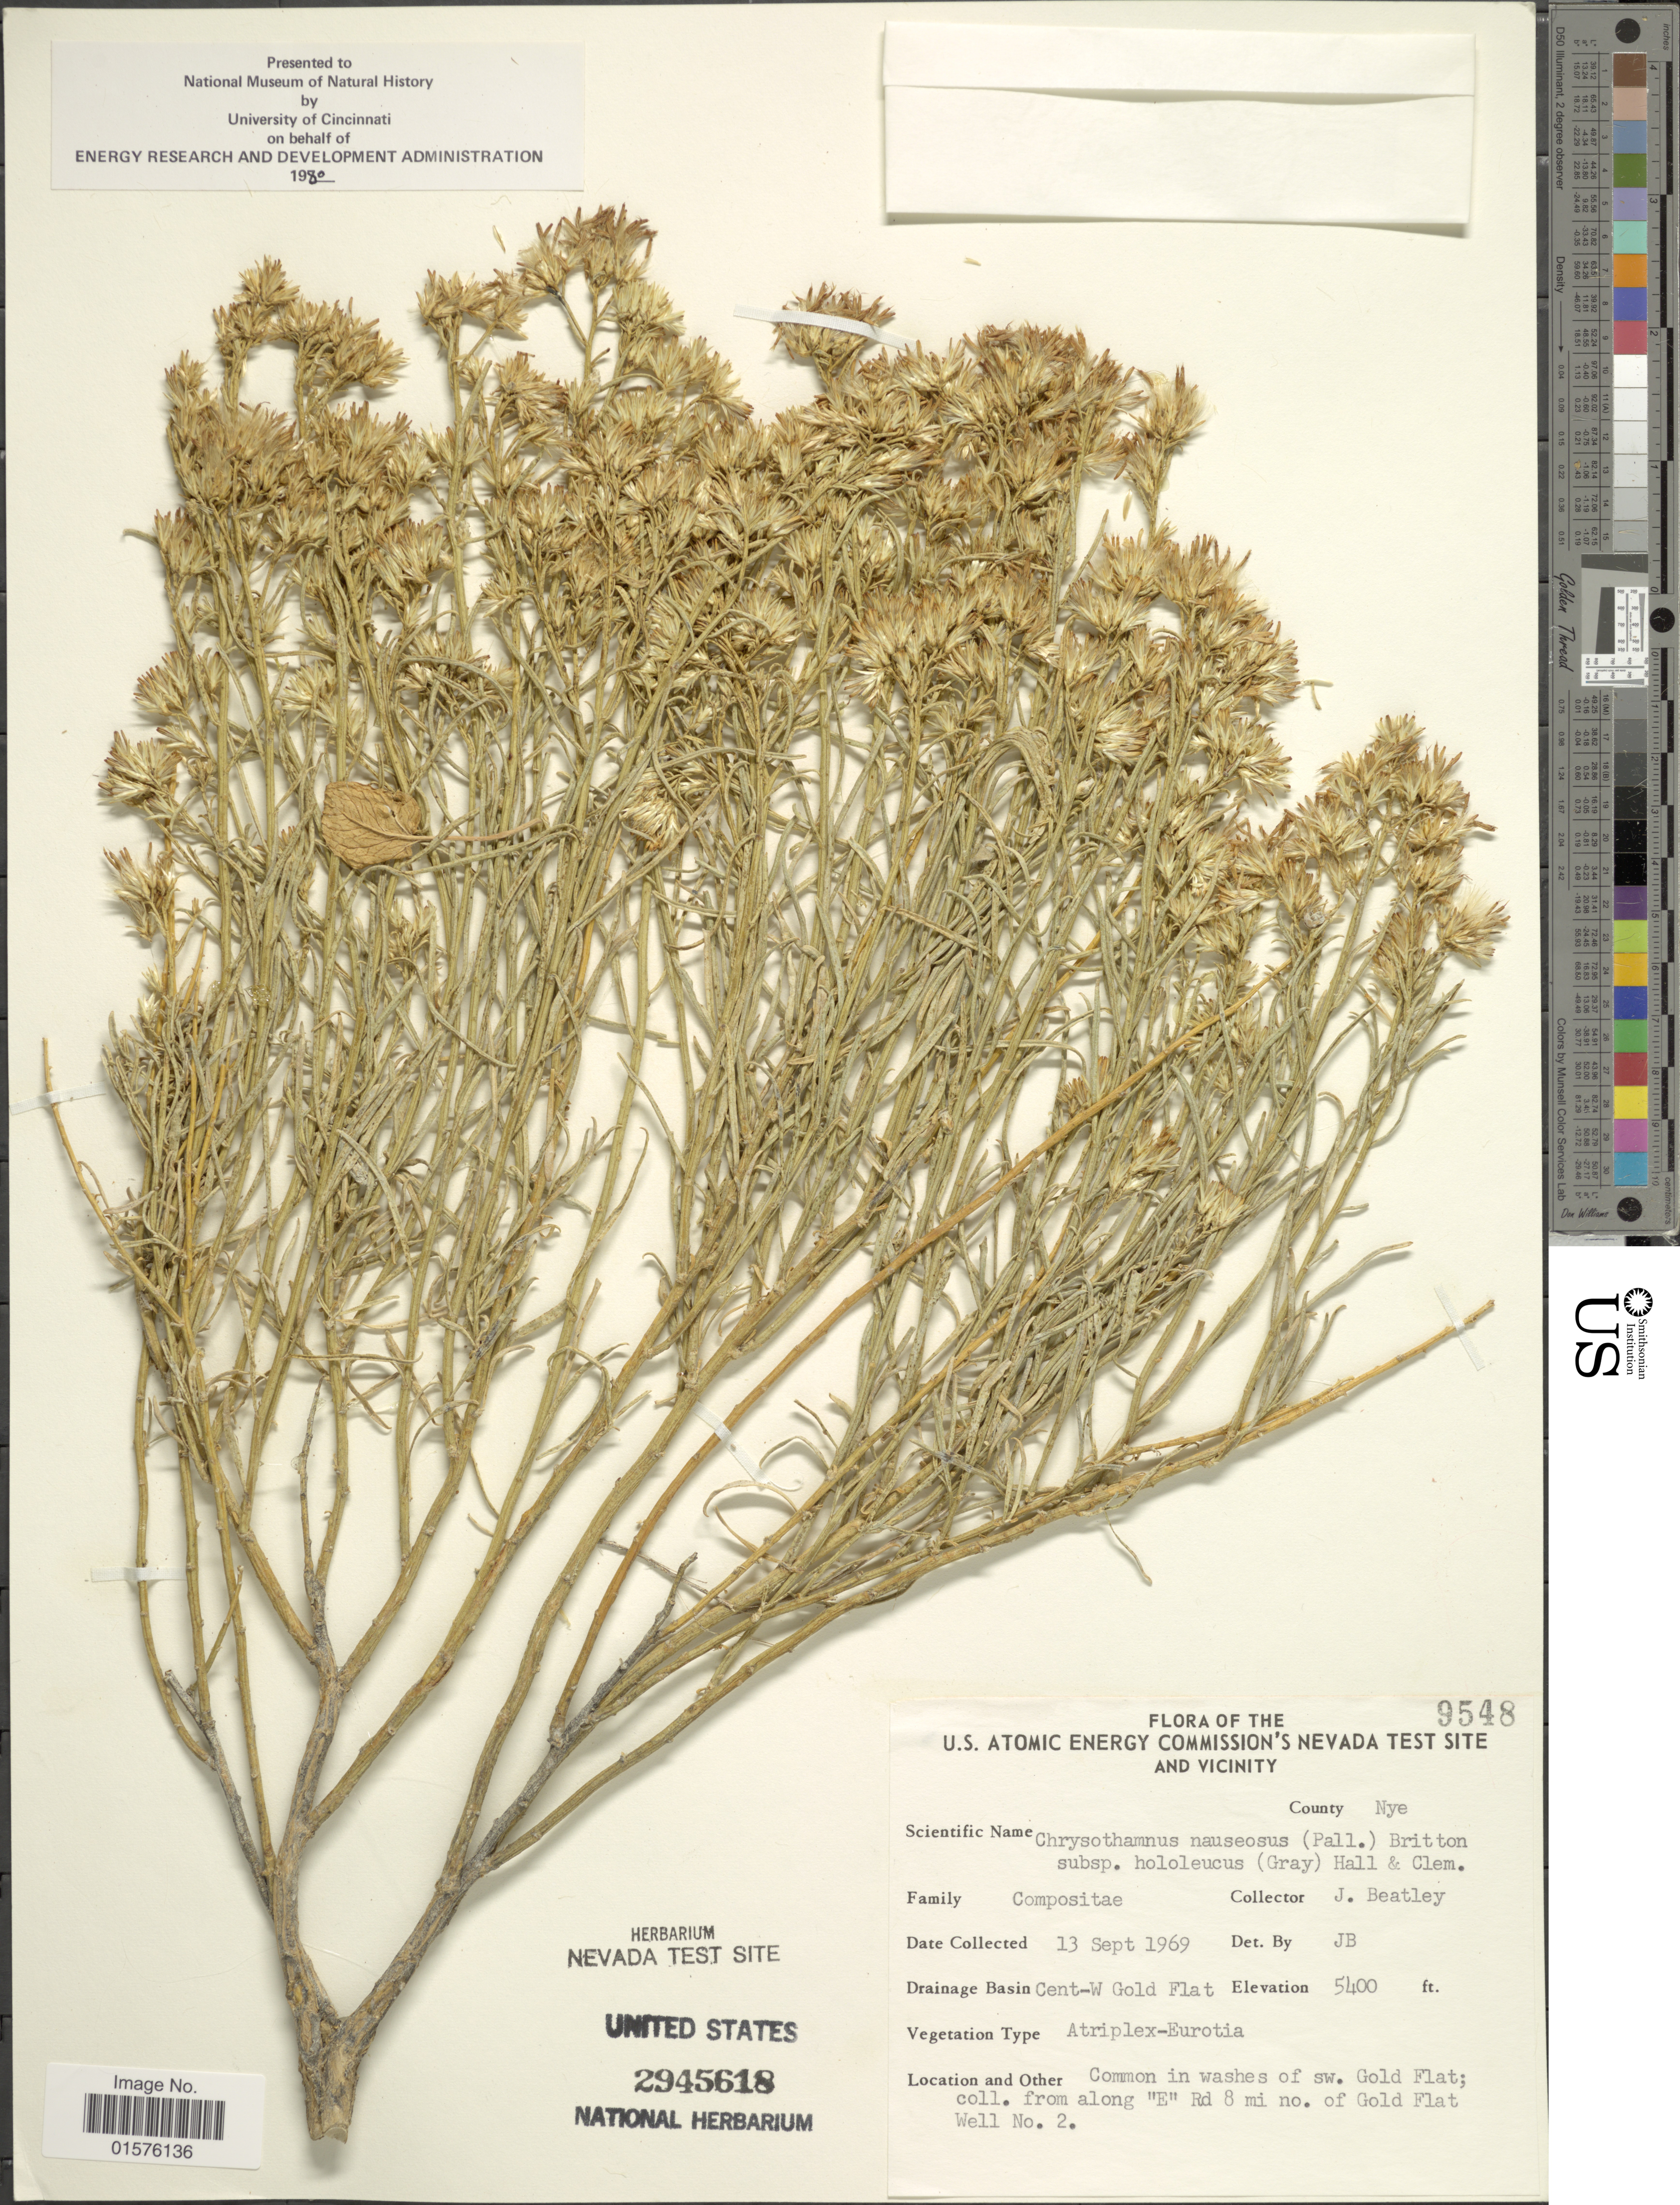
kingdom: Plantae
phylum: Tracheophyta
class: Magnoliopsida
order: Asterales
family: Asteraceae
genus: Ericameria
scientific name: Ericameria nauseosa var. hololeuca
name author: (A. Gray) G.L. Nesom & G.I. Baird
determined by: Urbatsch, Lowell E., Curator (LSU), Louisiana State University (UNITED STATES)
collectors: J. C. Beatley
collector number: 9548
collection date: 1969-09-13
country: United States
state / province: Nevada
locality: The U.S. Atomic Energy Commision's Nevada test site and vicinity, County: Nye, Drainage basin: Cent-W Gold Flat, Common in washes sw. Gold Flat; coll. from along "E" Rd 8 mi no. of Gold Flat Well No. 2.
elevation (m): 1646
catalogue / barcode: US 2945618